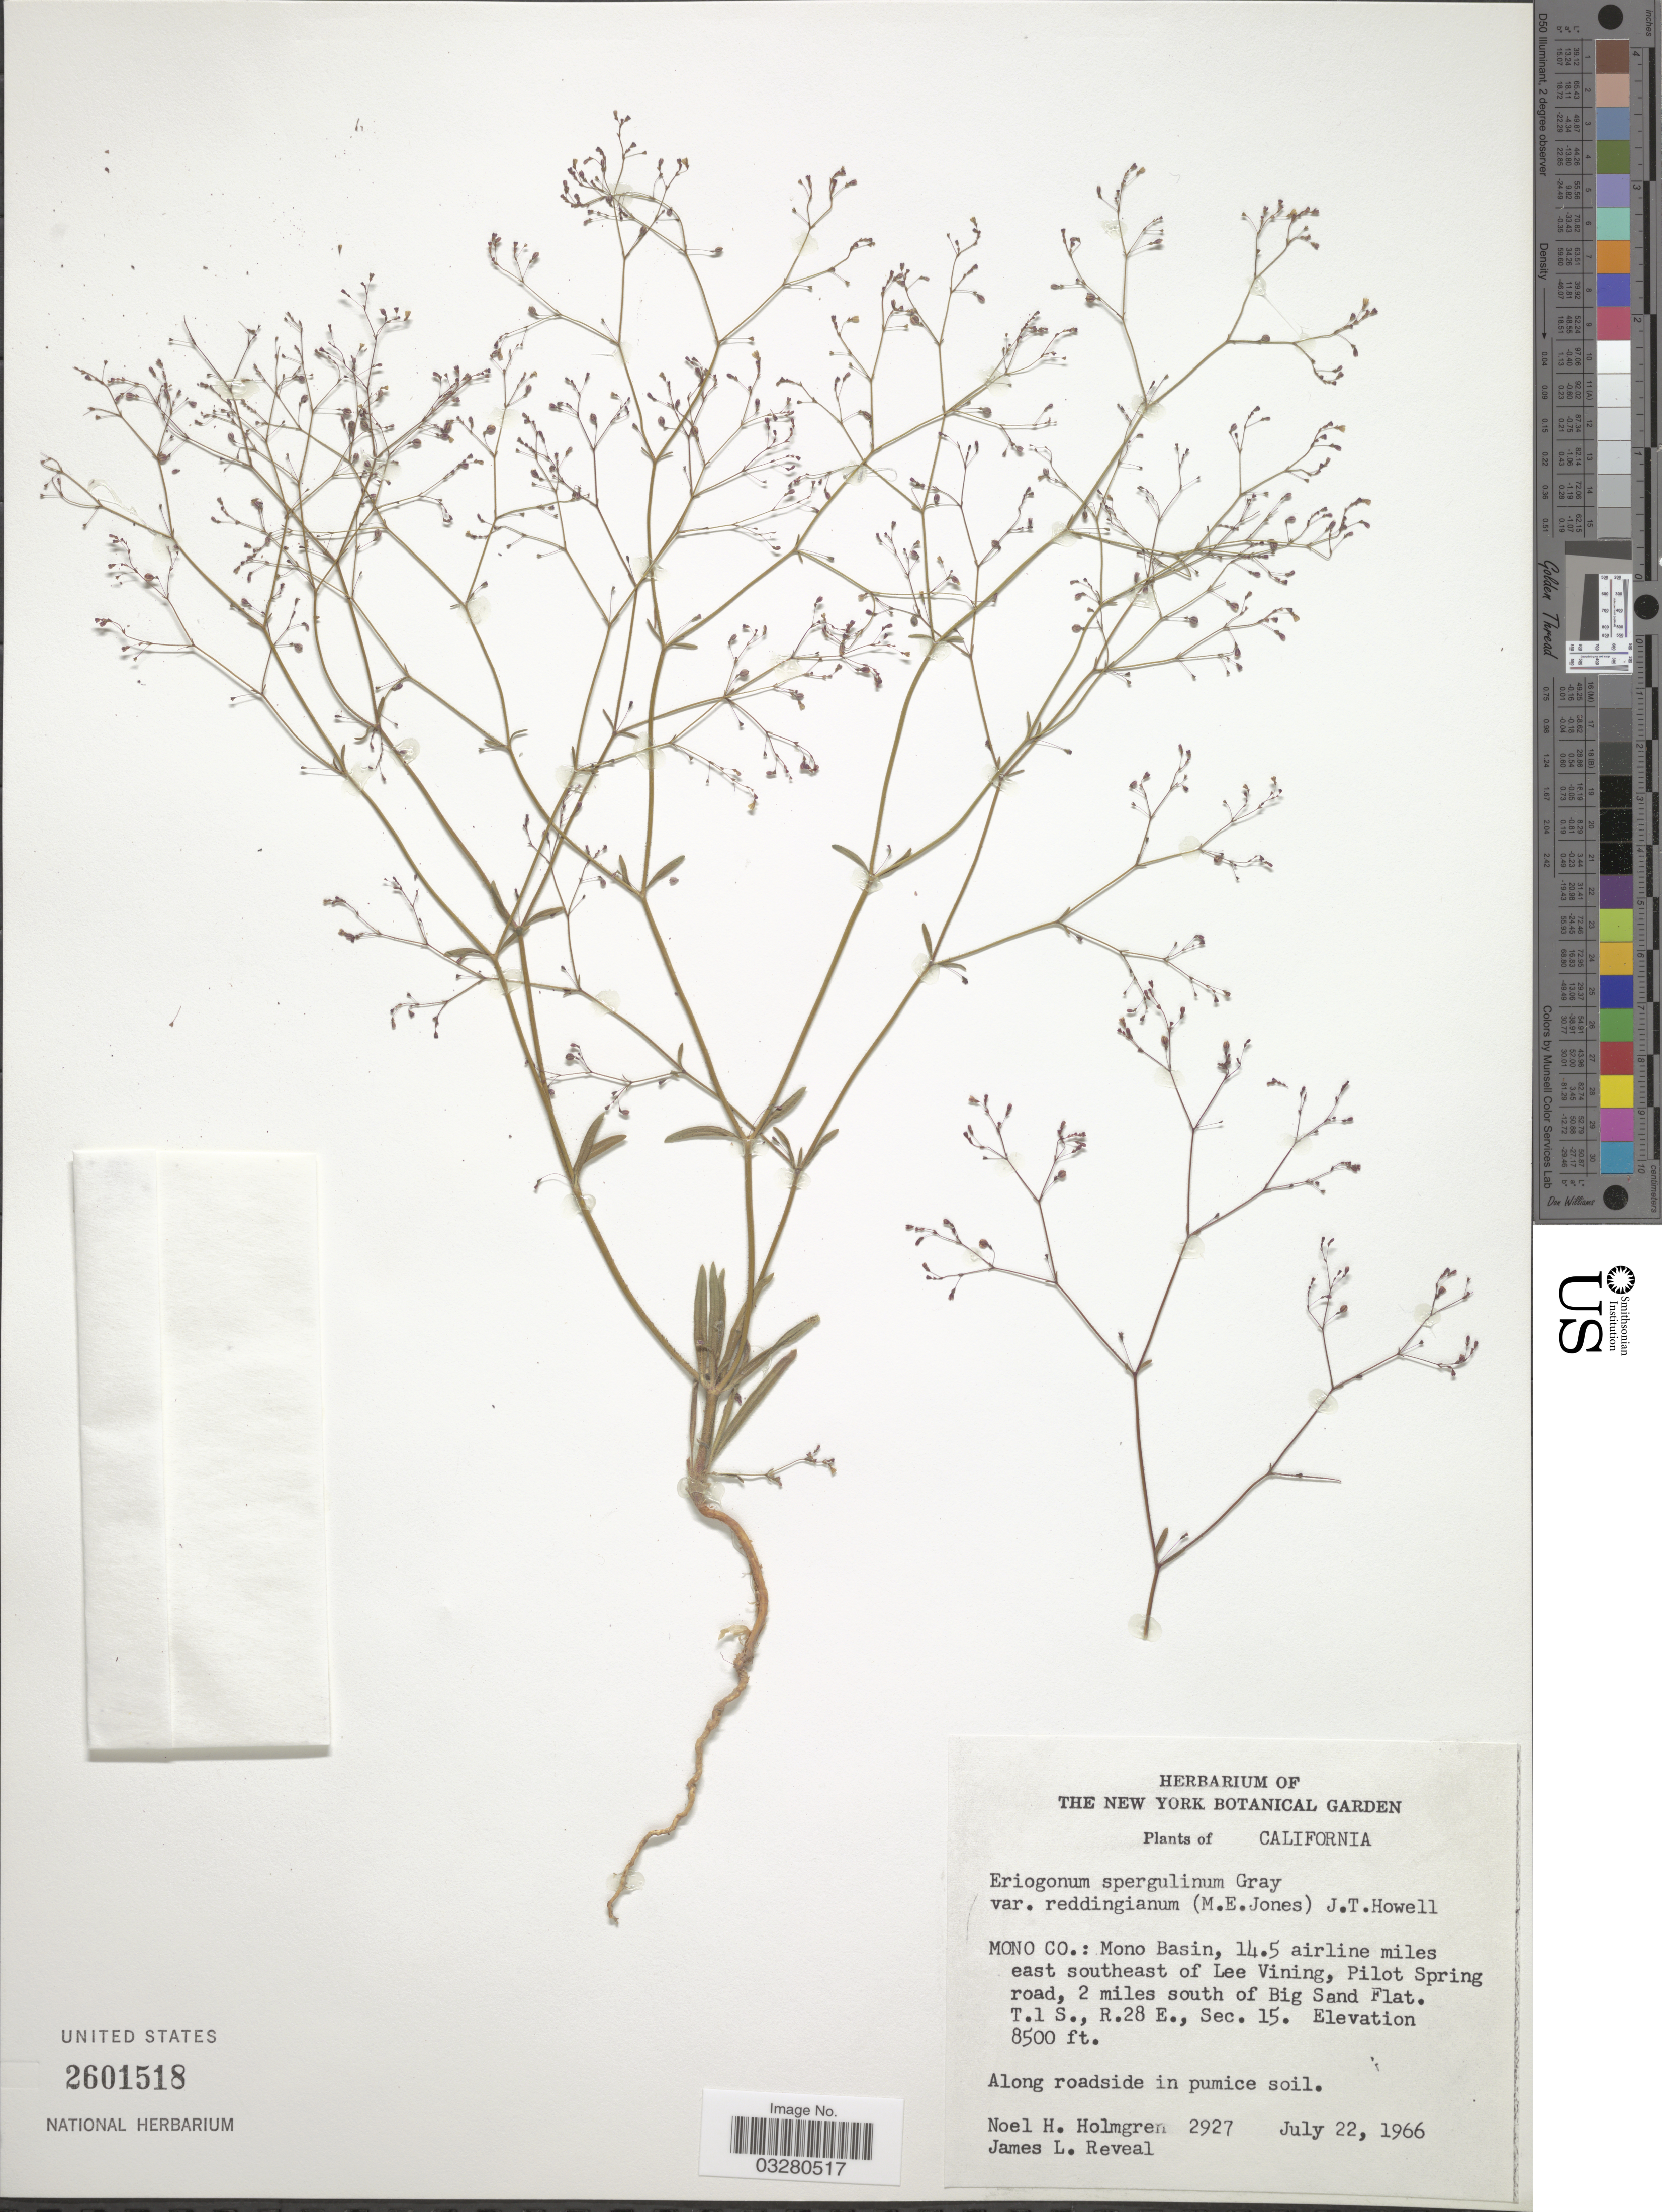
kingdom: Plantae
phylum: Tracheophyta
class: Magnoliopsida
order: Caryophyllales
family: Polygonaceae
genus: Eriogonum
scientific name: Eriogonum spergulinum var. reddingianum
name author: (M.E. Jones) J.T. Howell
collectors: N. H. Holmgren & J. L. Reveal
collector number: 2927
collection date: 1966-07-22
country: United States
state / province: California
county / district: Mono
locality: Mono Co.: Mono Basin, 14.5 airline miles east southeast of Lee Vining, Pilot Spring road, 2 miles south of Big Sand Flat. T.1 S., R.28 E., Sec. 15.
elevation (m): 2591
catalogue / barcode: US 2601518